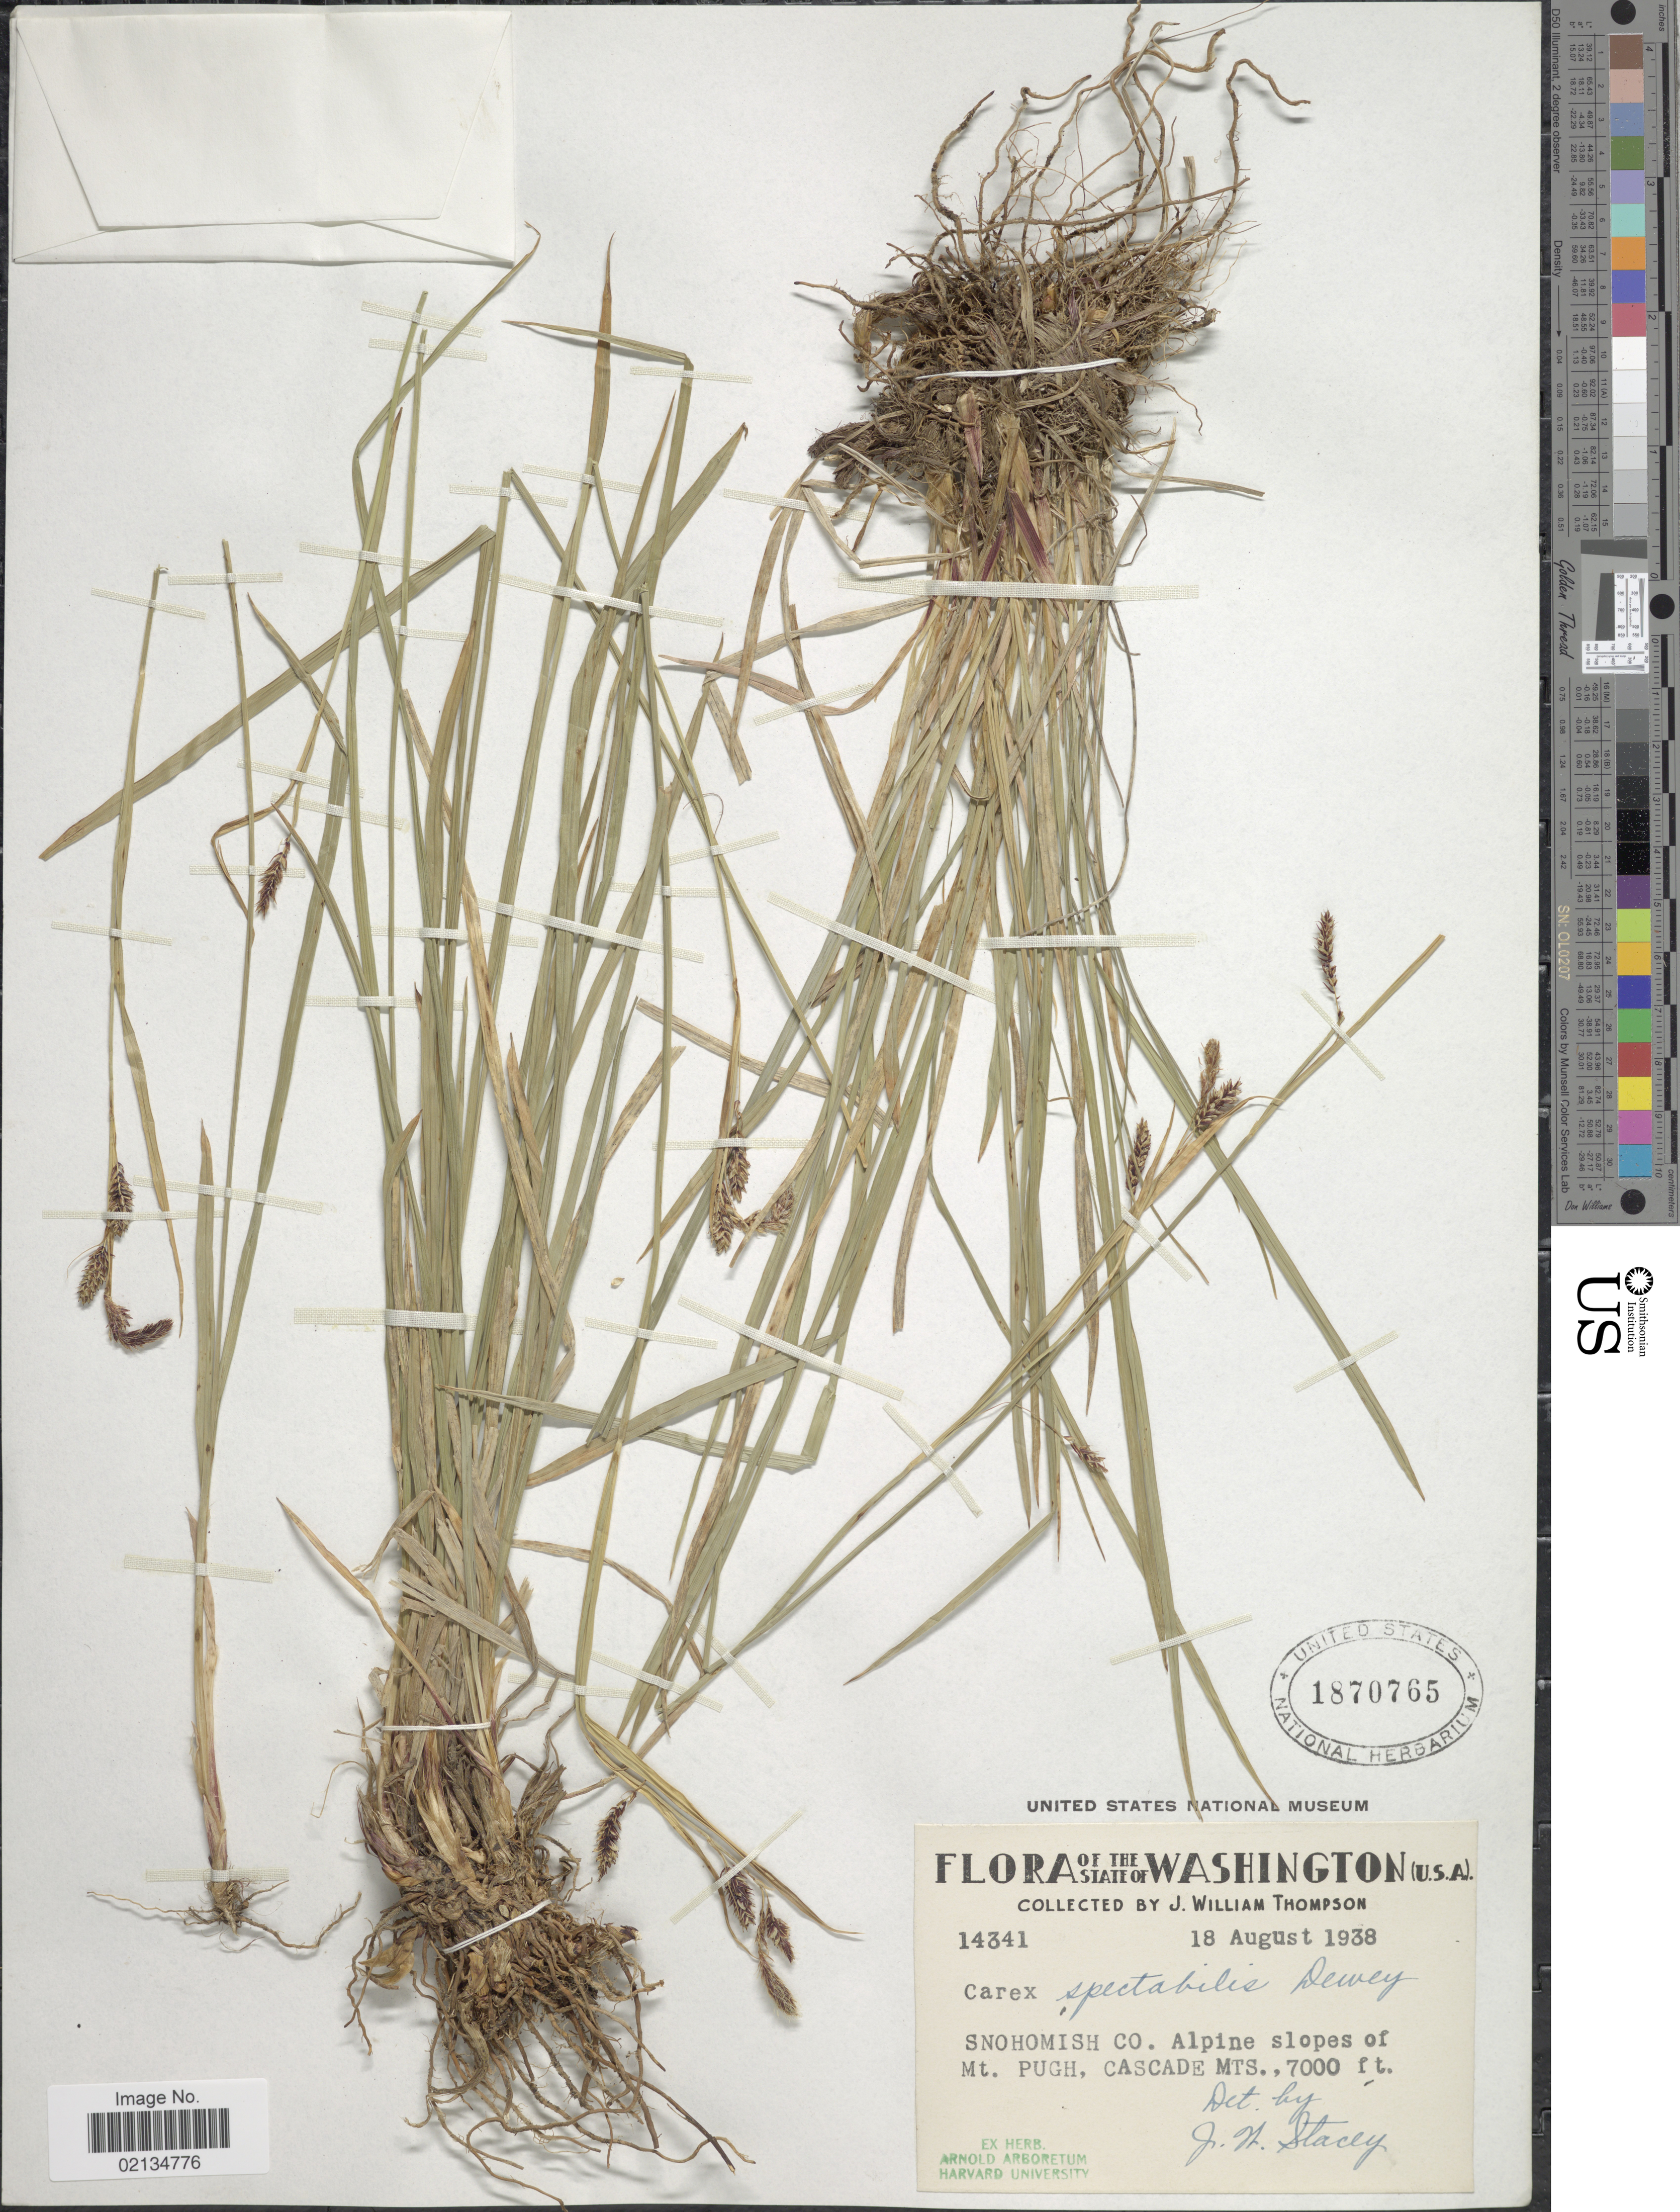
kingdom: Plantae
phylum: Tracheophyta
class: Liliopsida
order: Poales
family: Cyperaceae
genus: Carex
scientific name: Carex spectabilis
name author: Dewey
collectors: J. W. Thompson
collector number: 14341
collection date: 1938-08-18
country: United States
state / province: Washington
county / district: Snohomish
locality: Snohomish Co. Alpine slopes of Mt. Pugh, Cascade Mts.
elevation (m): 2134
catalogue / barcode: US 1870765